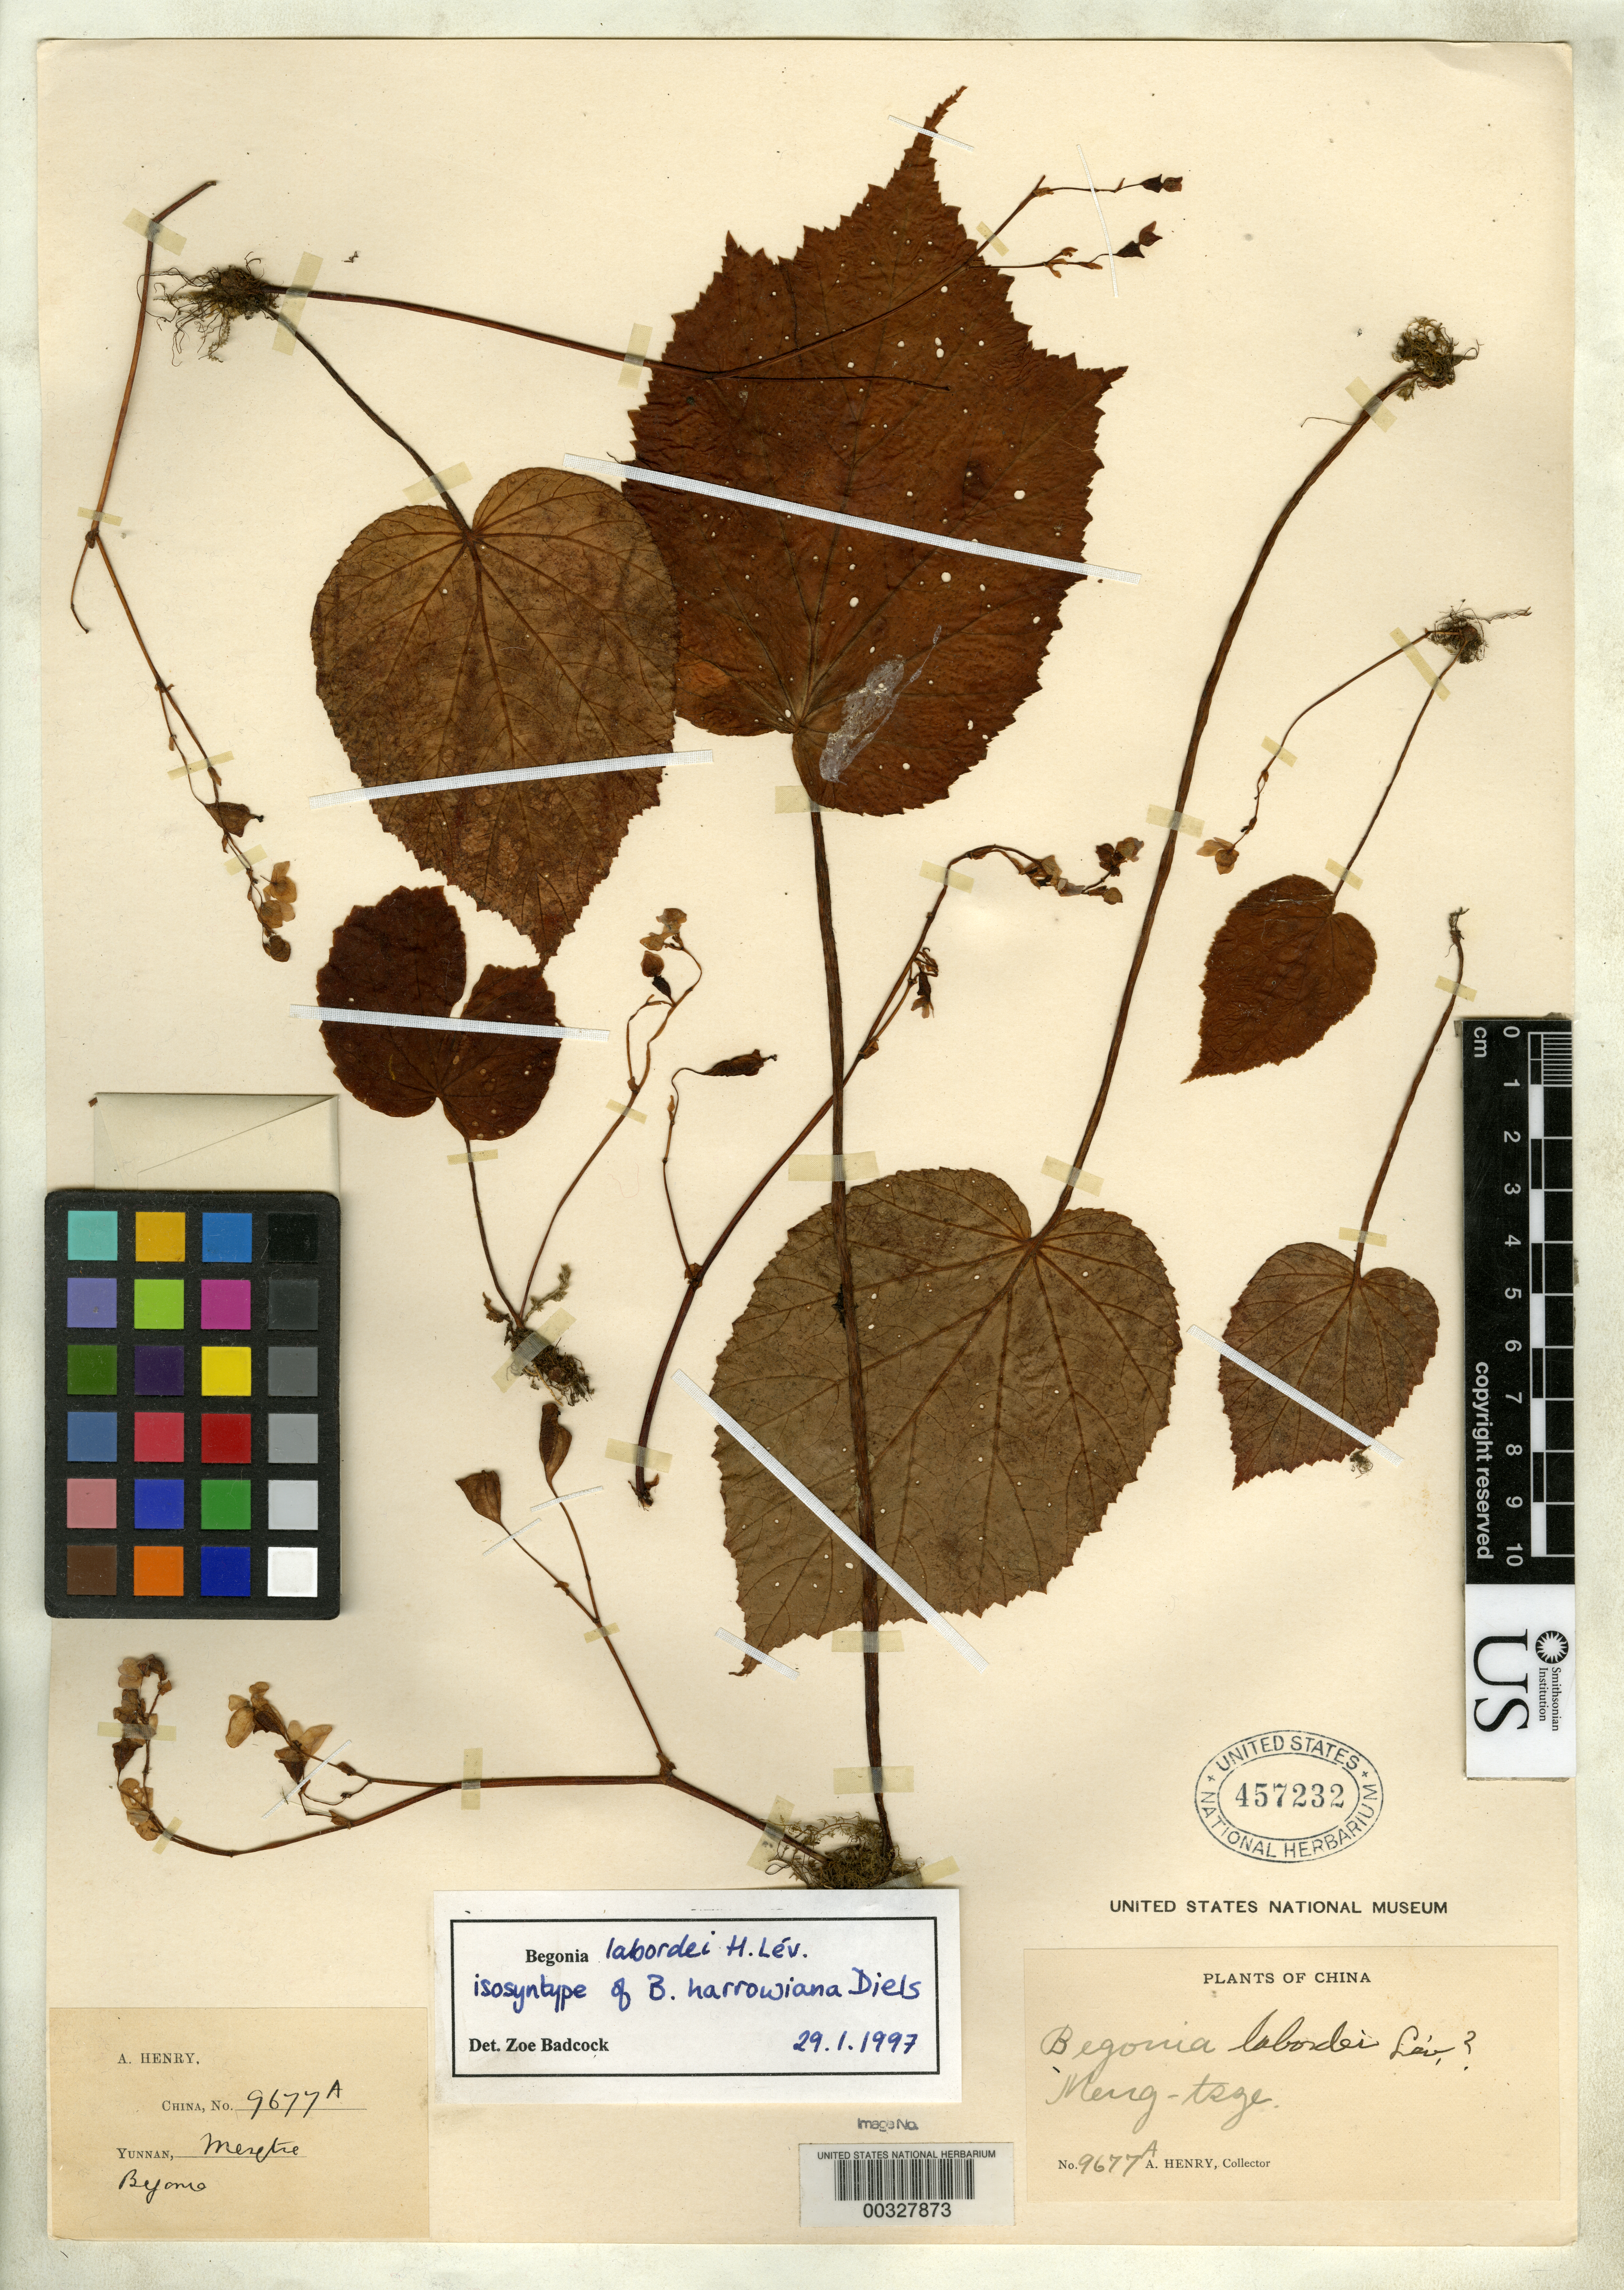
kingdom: Plantae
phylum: Tracheophyta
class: Magnoliopsida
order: Cucurbitales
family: Begoniaceae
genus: Begonia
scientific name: Begonia harrowiana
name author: Diels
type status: Isosyntype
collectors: A. Henry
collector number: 9677 A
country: China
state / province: Yunnan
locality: Meng-tsze.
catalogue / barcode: US 457232